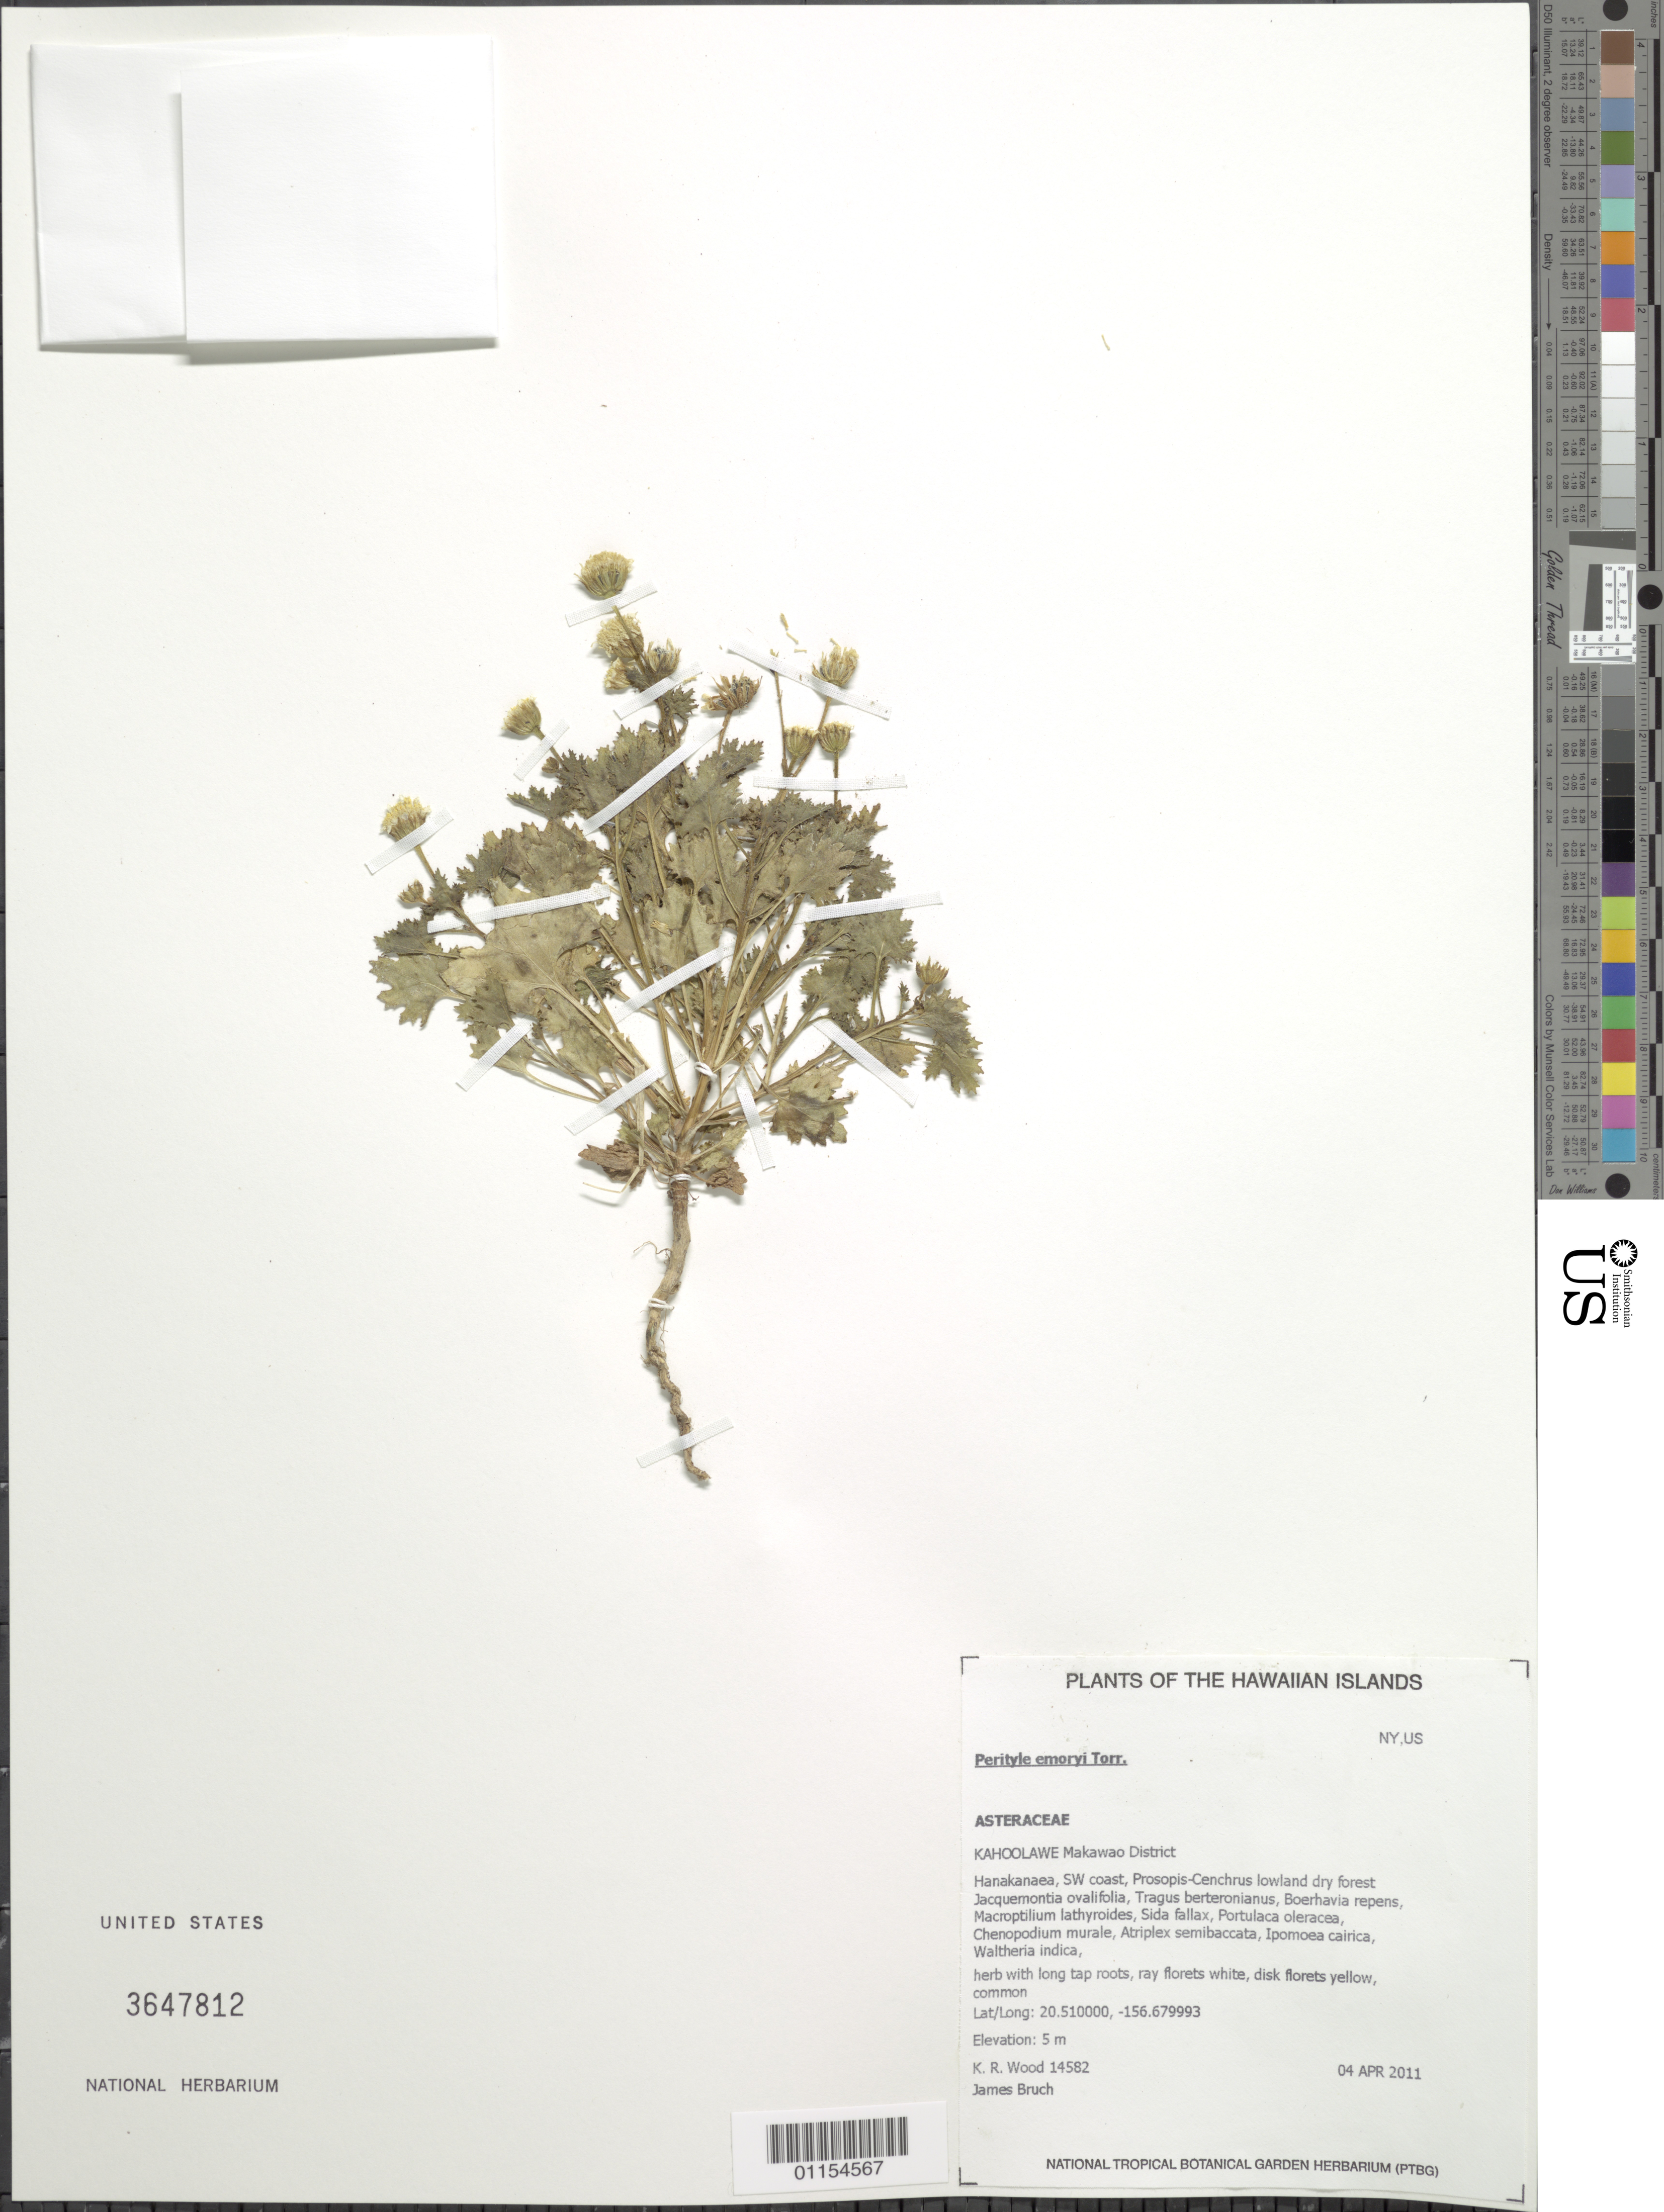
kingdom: Plantae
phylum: Tracheophyta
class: Magnoliopsida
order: Asterales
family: Asteraceae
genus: Perityle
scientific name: Perityle emoryi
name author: Torr.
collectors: K. R. Wood & J. Bruch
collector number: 14582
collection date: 2011-04-04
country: United States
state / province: Hawaii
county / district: Maui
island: Kaho'olawe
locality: Makawao District, Hanakanaea, SW Coast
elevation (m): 5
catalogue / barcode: US 3647812